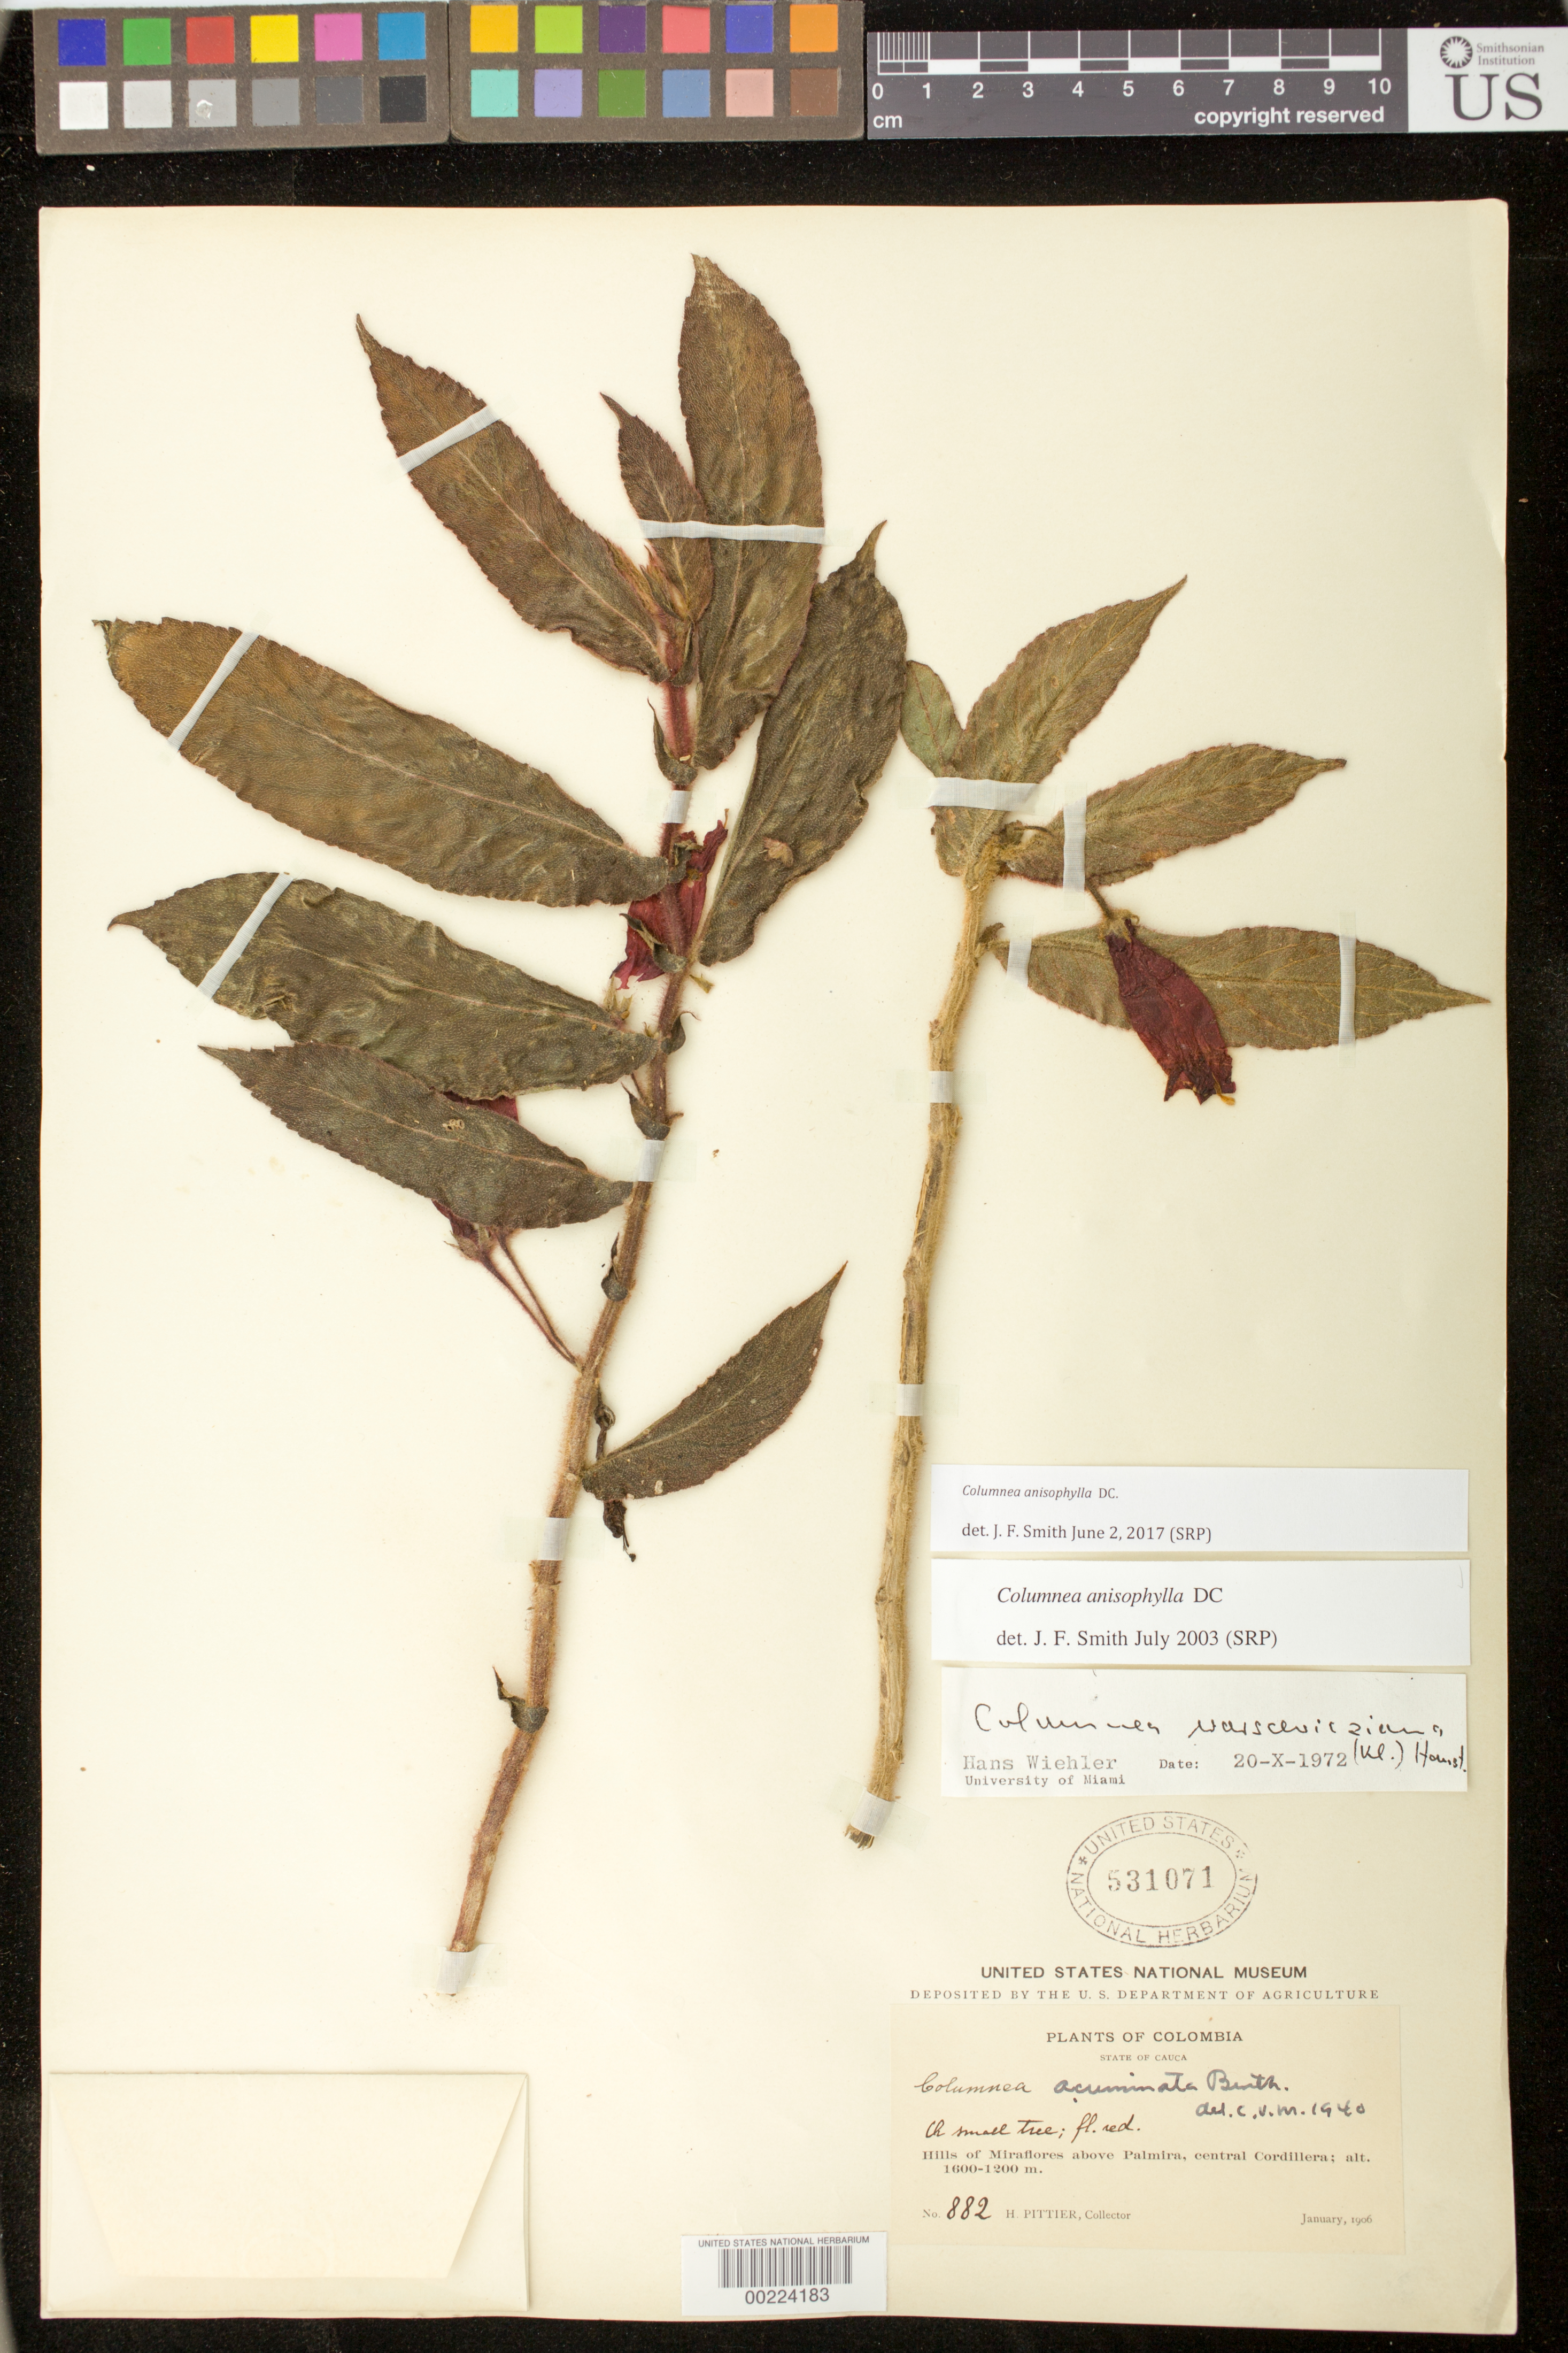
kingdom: Plantae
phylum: Tracheophyta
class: Magnoliopsida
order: Lamiales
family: Gesneriaceae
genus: Columnea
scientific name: Columnea anisophylla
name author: DC.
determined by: Smith, J. F.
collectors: H. F. Pittier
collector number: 882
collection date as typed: Jan 1906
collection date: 1906-01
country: Colombia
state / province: Cauca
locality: Hills of Miraflores above Palmira, Central Cordillera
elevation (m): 1200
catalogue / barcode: US 531071